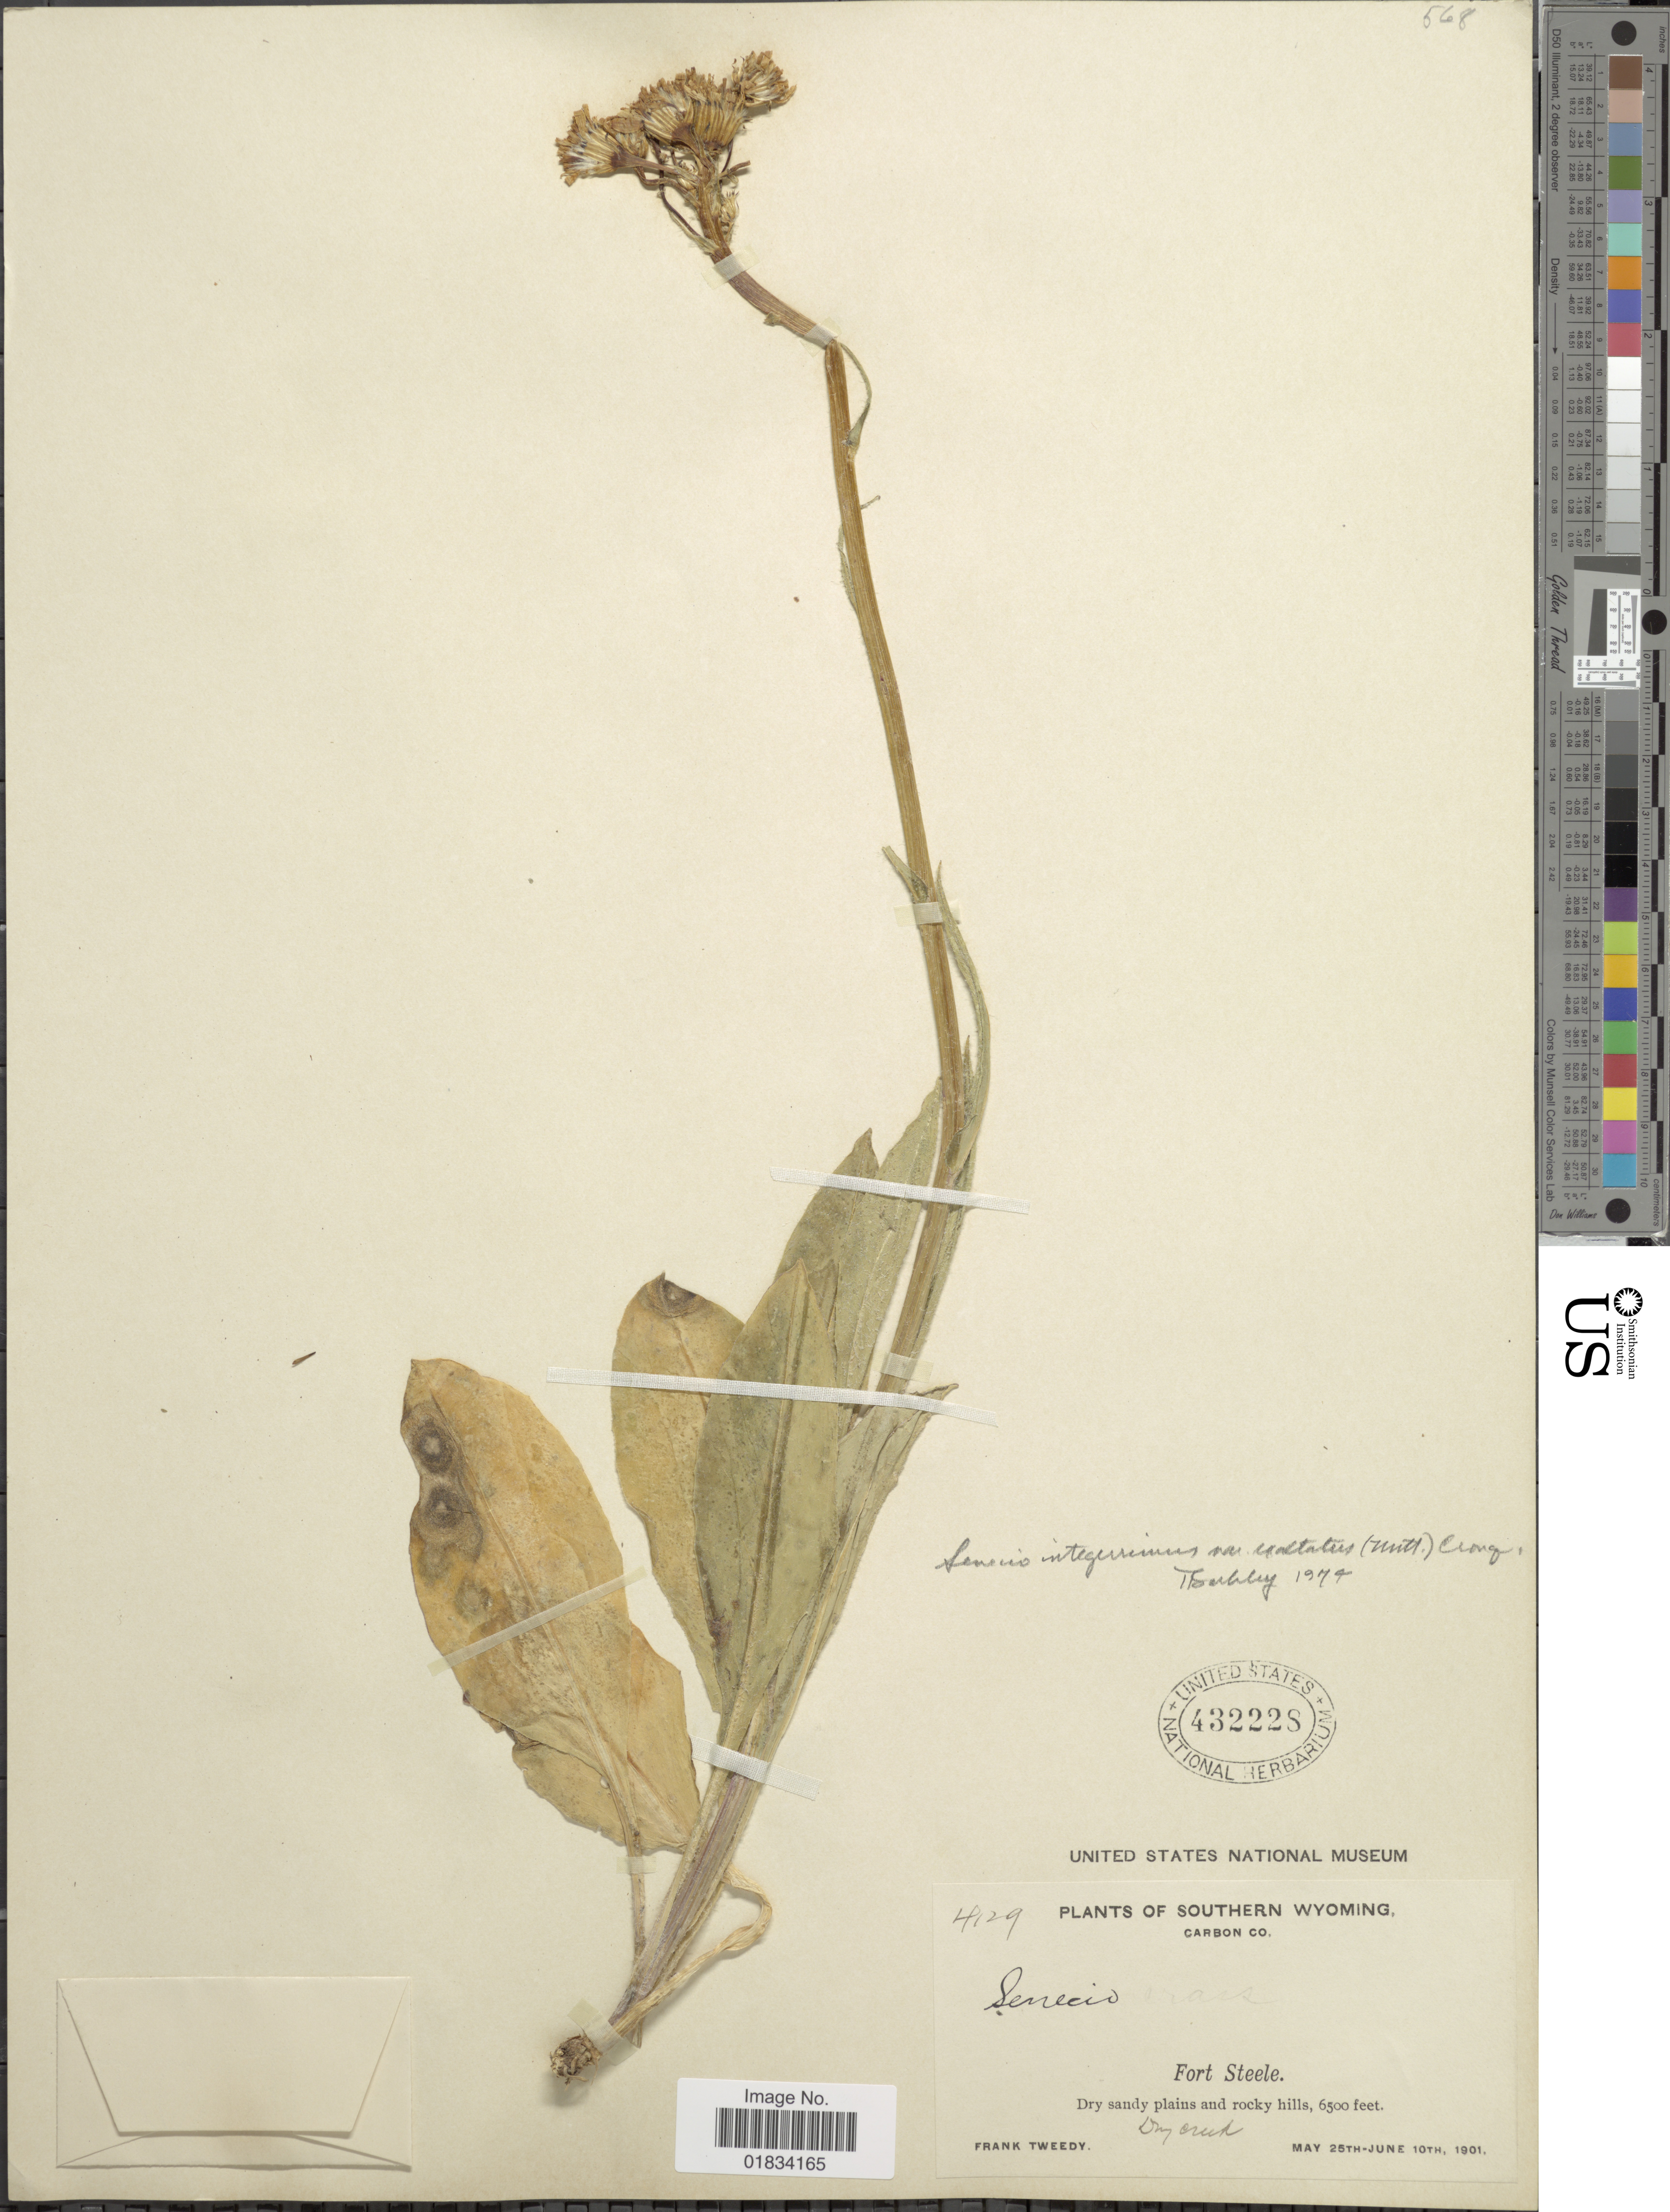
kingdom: Plantae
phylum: Tracheophyta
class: Magnoliopsida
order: Asterales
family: Asteraceae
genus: Senecio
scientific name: Senecio integerrimus var. exaltatus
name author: (Nutt.) Cronq.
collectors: F. Tweedy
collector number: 4129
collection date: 1901-05-25/1901-06-10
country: United States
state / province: Wyoming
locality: Southern Wyoming, Carbon Co. Fort Steele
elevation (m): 1981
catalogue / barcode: US 432228